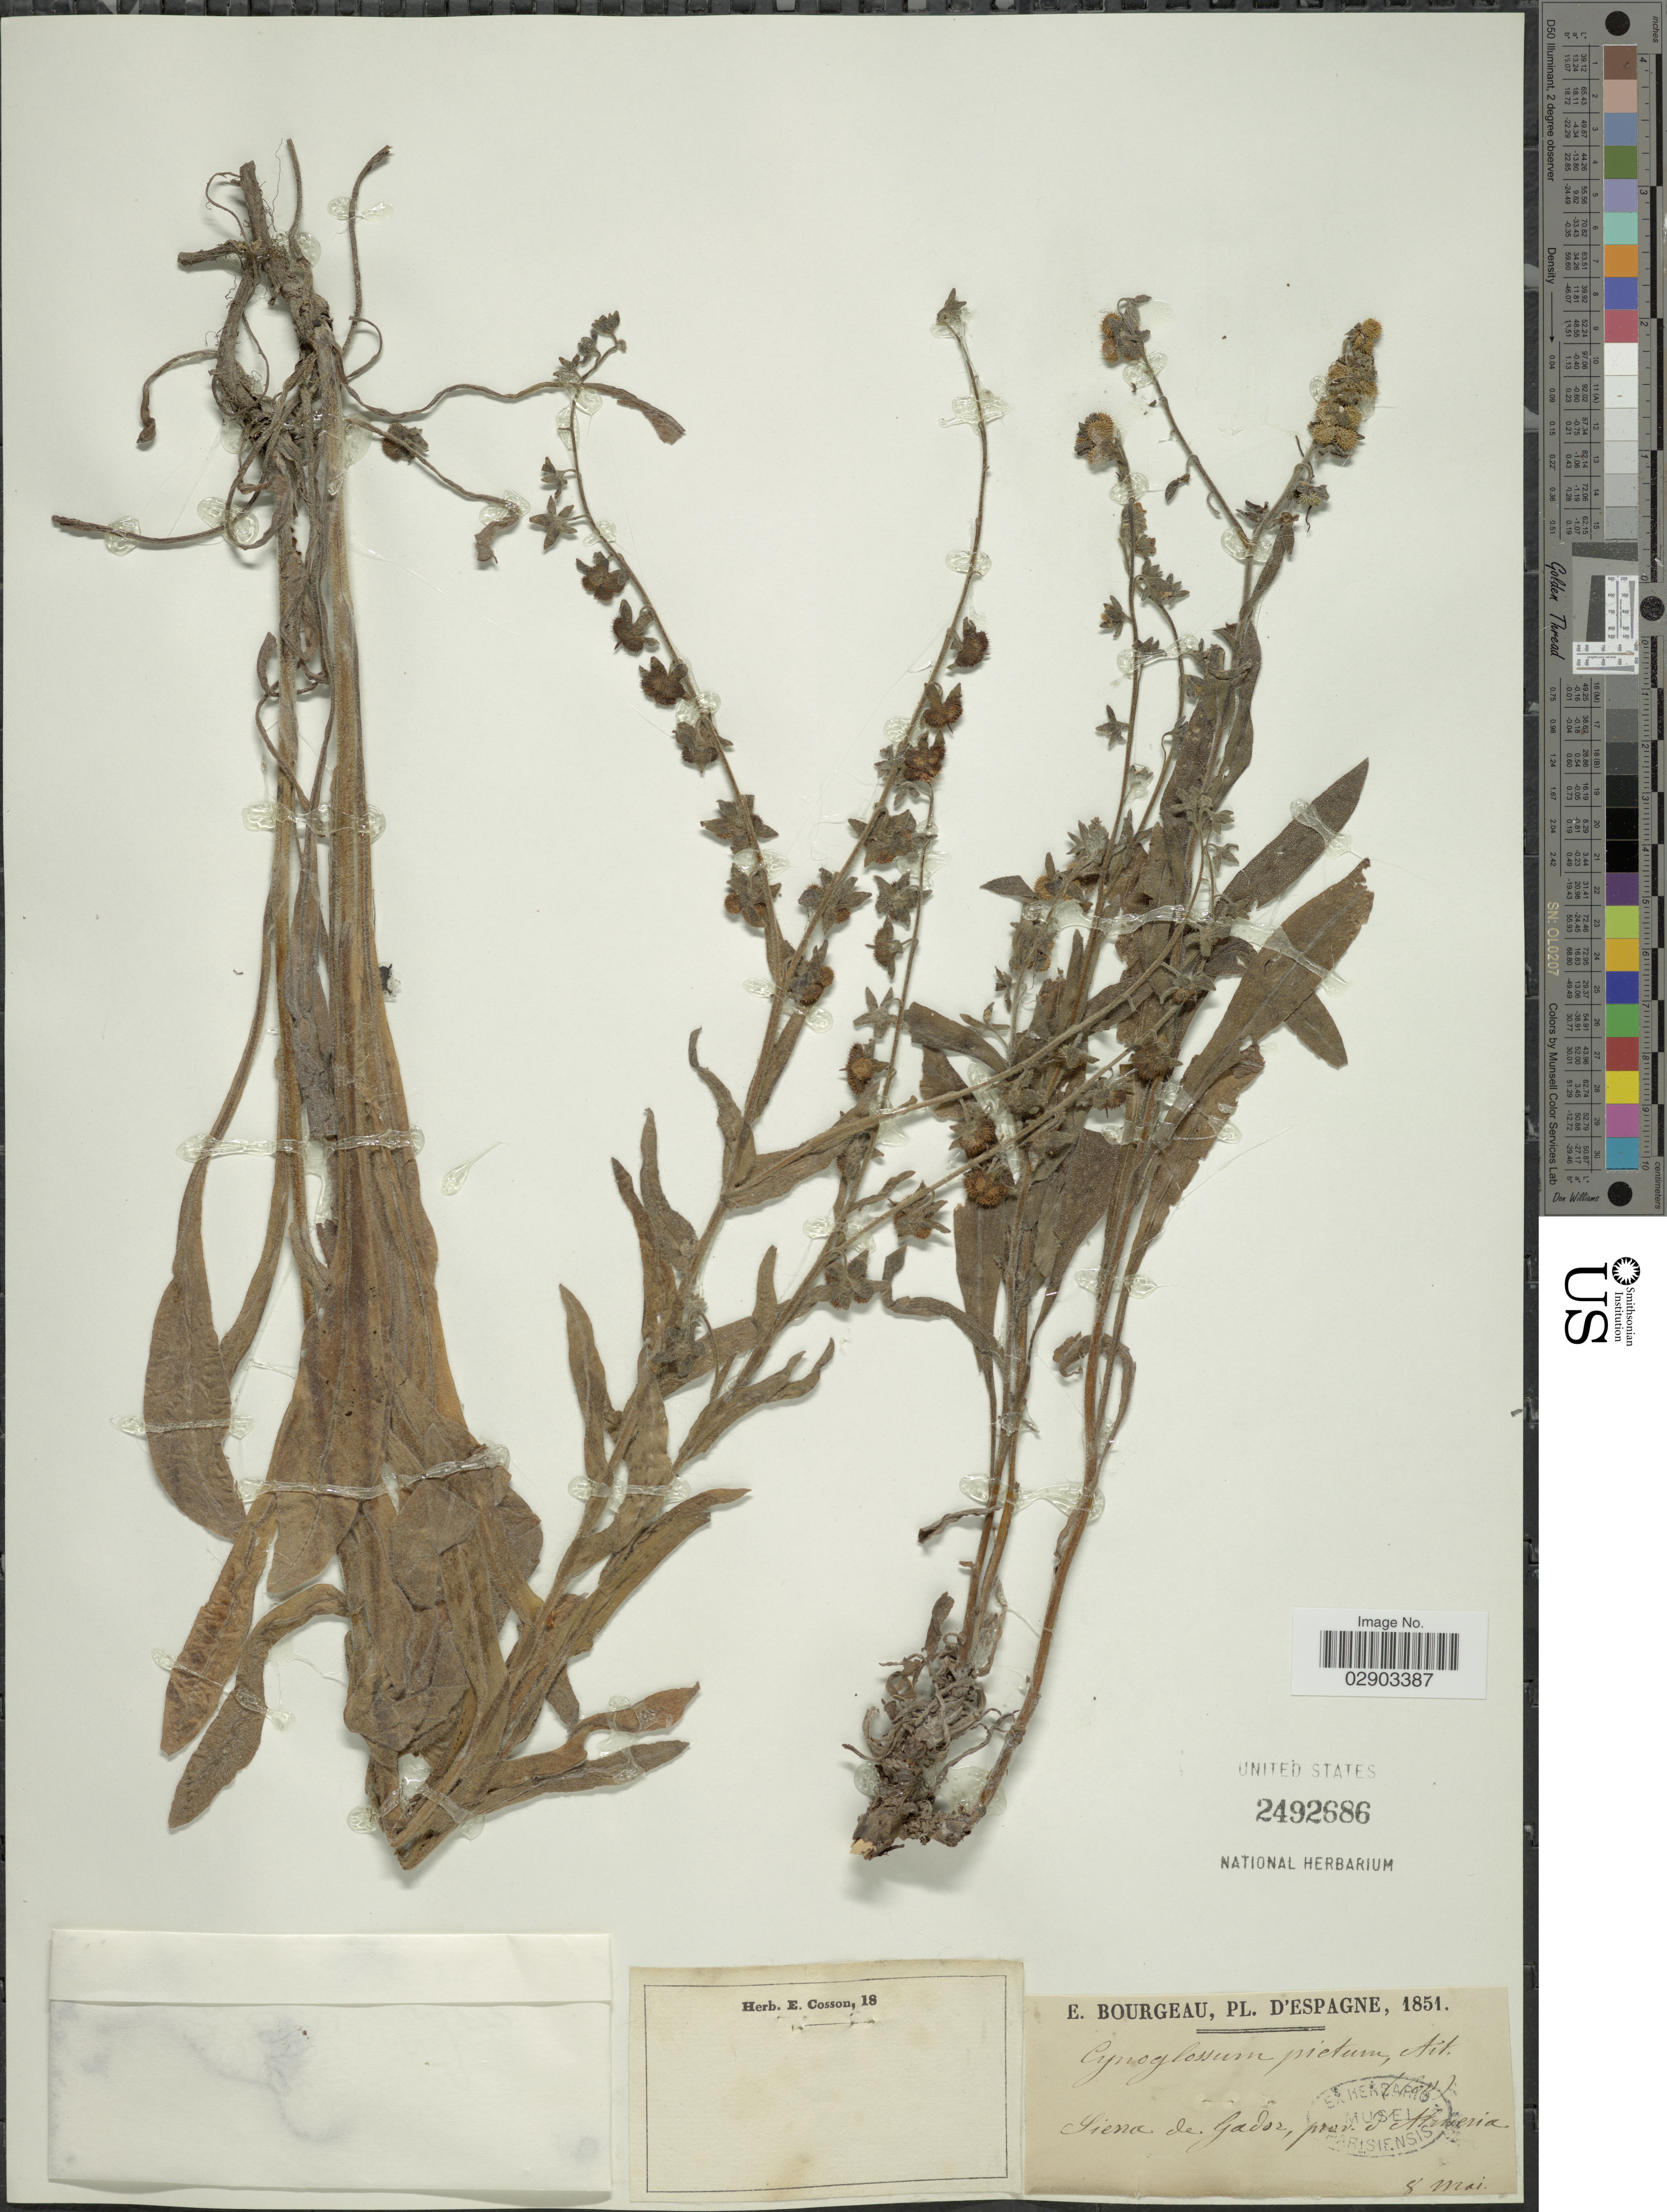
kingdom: Plantae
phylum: Tracheophyta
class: Magnoliopsida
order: Boraginales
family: Boraginaceae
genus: Cynoglossum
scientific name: Cynoglossum creticum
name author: Mill.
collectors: E. Bourgeau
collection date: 1851-05-08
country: Spain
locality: Sierra de Gador, prov. d'Almeria.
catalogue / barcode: US 2492686